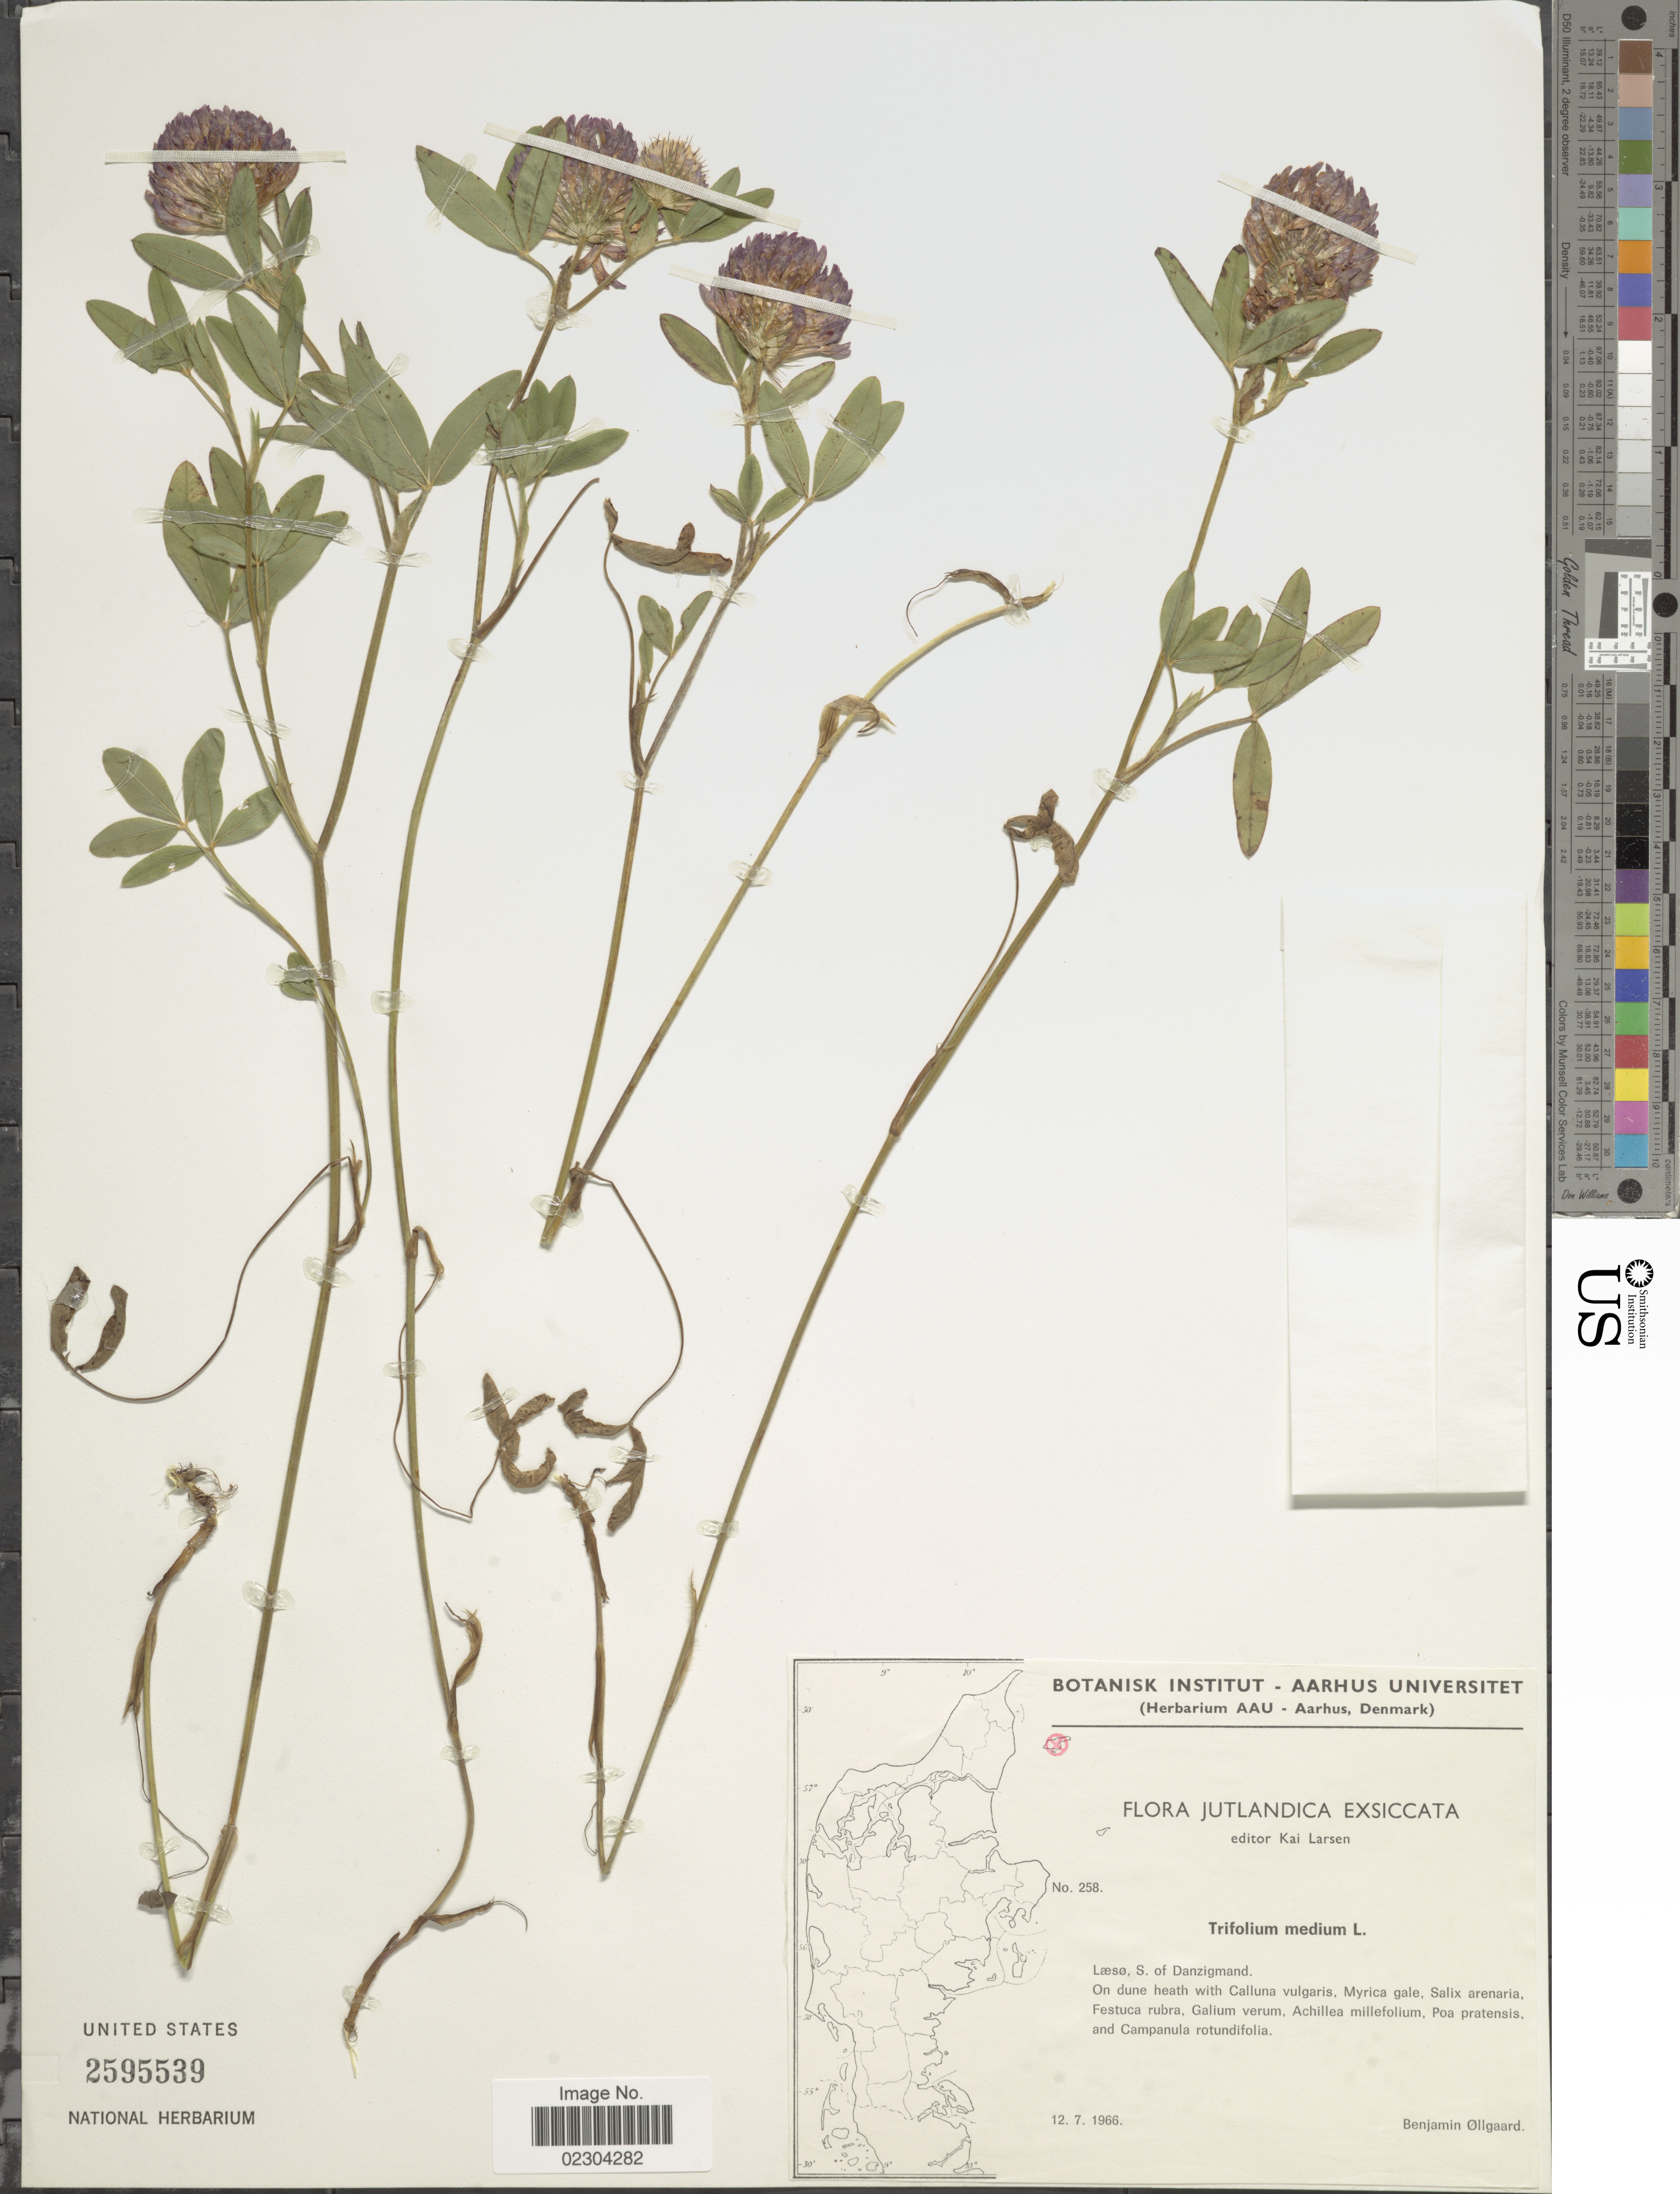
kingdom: Plantae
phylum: Tracheophyta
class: Magnoliopsida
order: Fabales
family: Fabaceae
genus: Trifolium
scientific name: Trifolium medium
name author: L.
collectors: B. Øllgaard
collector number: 258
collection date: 1966-07-12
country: Denmark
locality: Jutlandica. Læso, S of Danzigmand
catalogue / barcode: US 2595539